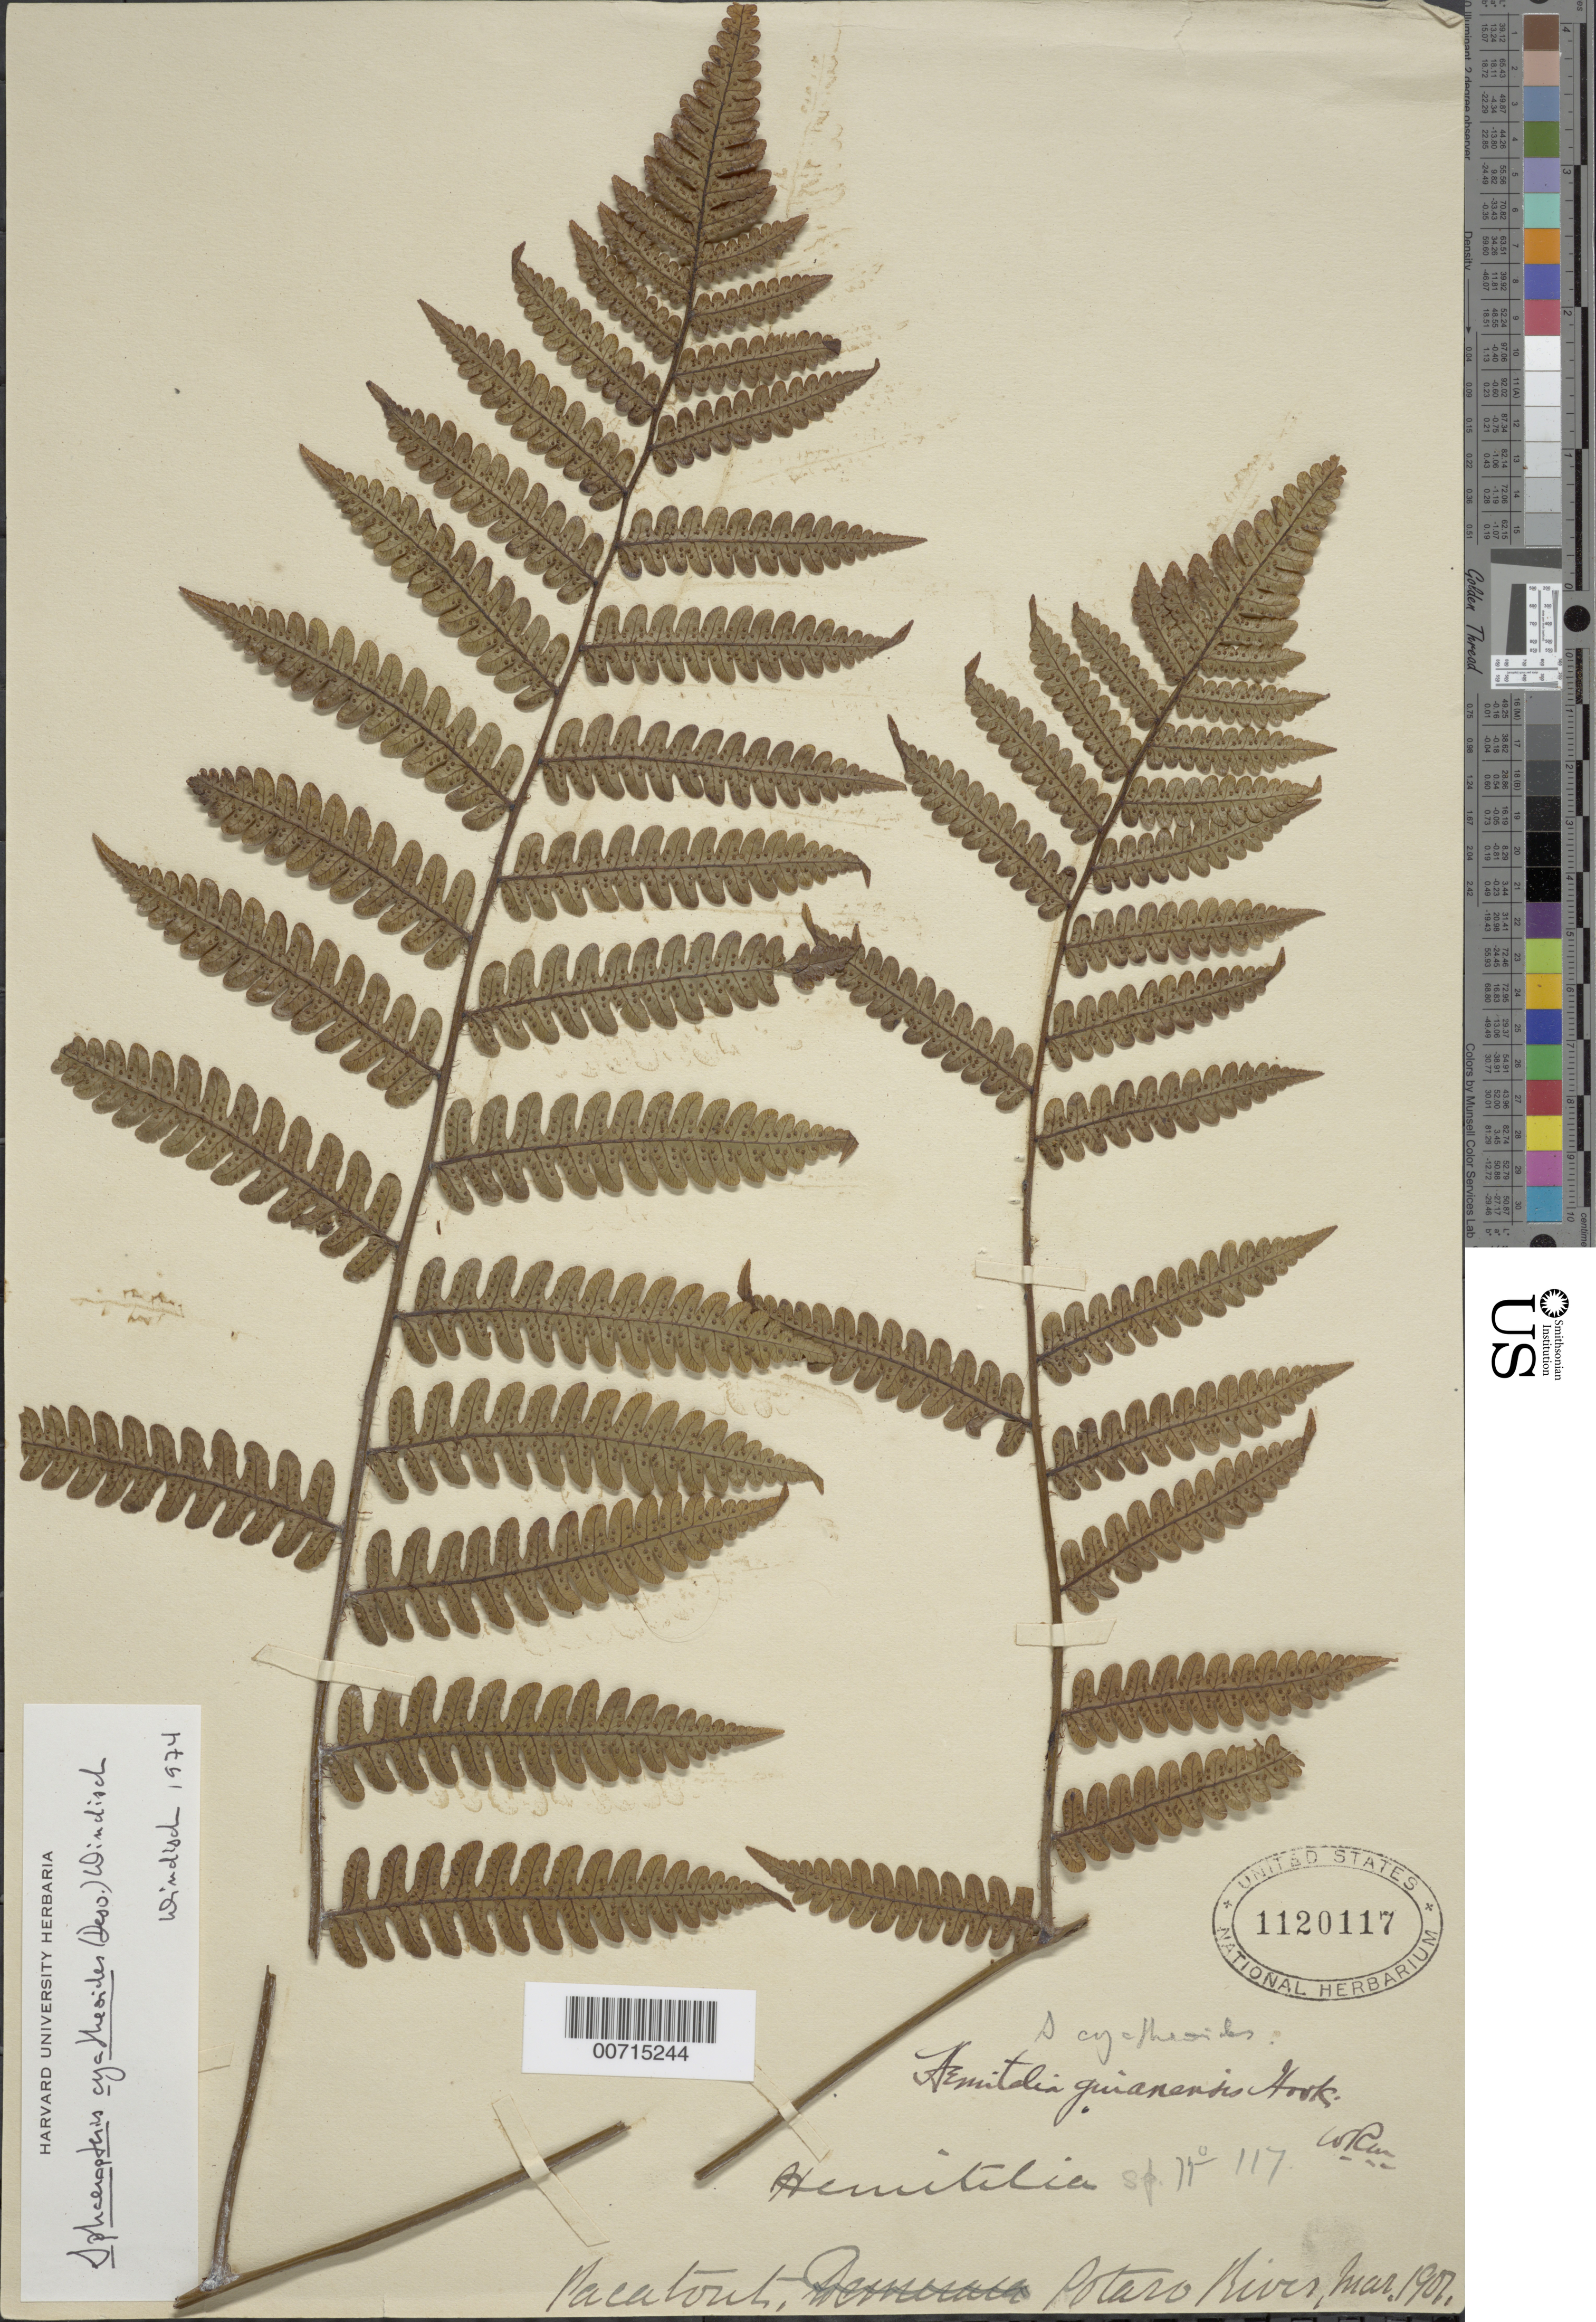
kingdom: Plantae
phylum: Tracheophyta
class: Polypodiopsida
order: Cyatheales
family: Cyatheaceae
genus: Cyathea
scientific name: Cyathea cyatheoides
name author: (Desv.) K.U. Kramer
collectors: G. S. Jenman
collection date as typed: Mar-07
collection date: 2007-03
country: Guyana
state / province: Potaro-Siparuni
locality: Potaro River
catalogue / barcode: US 1120117